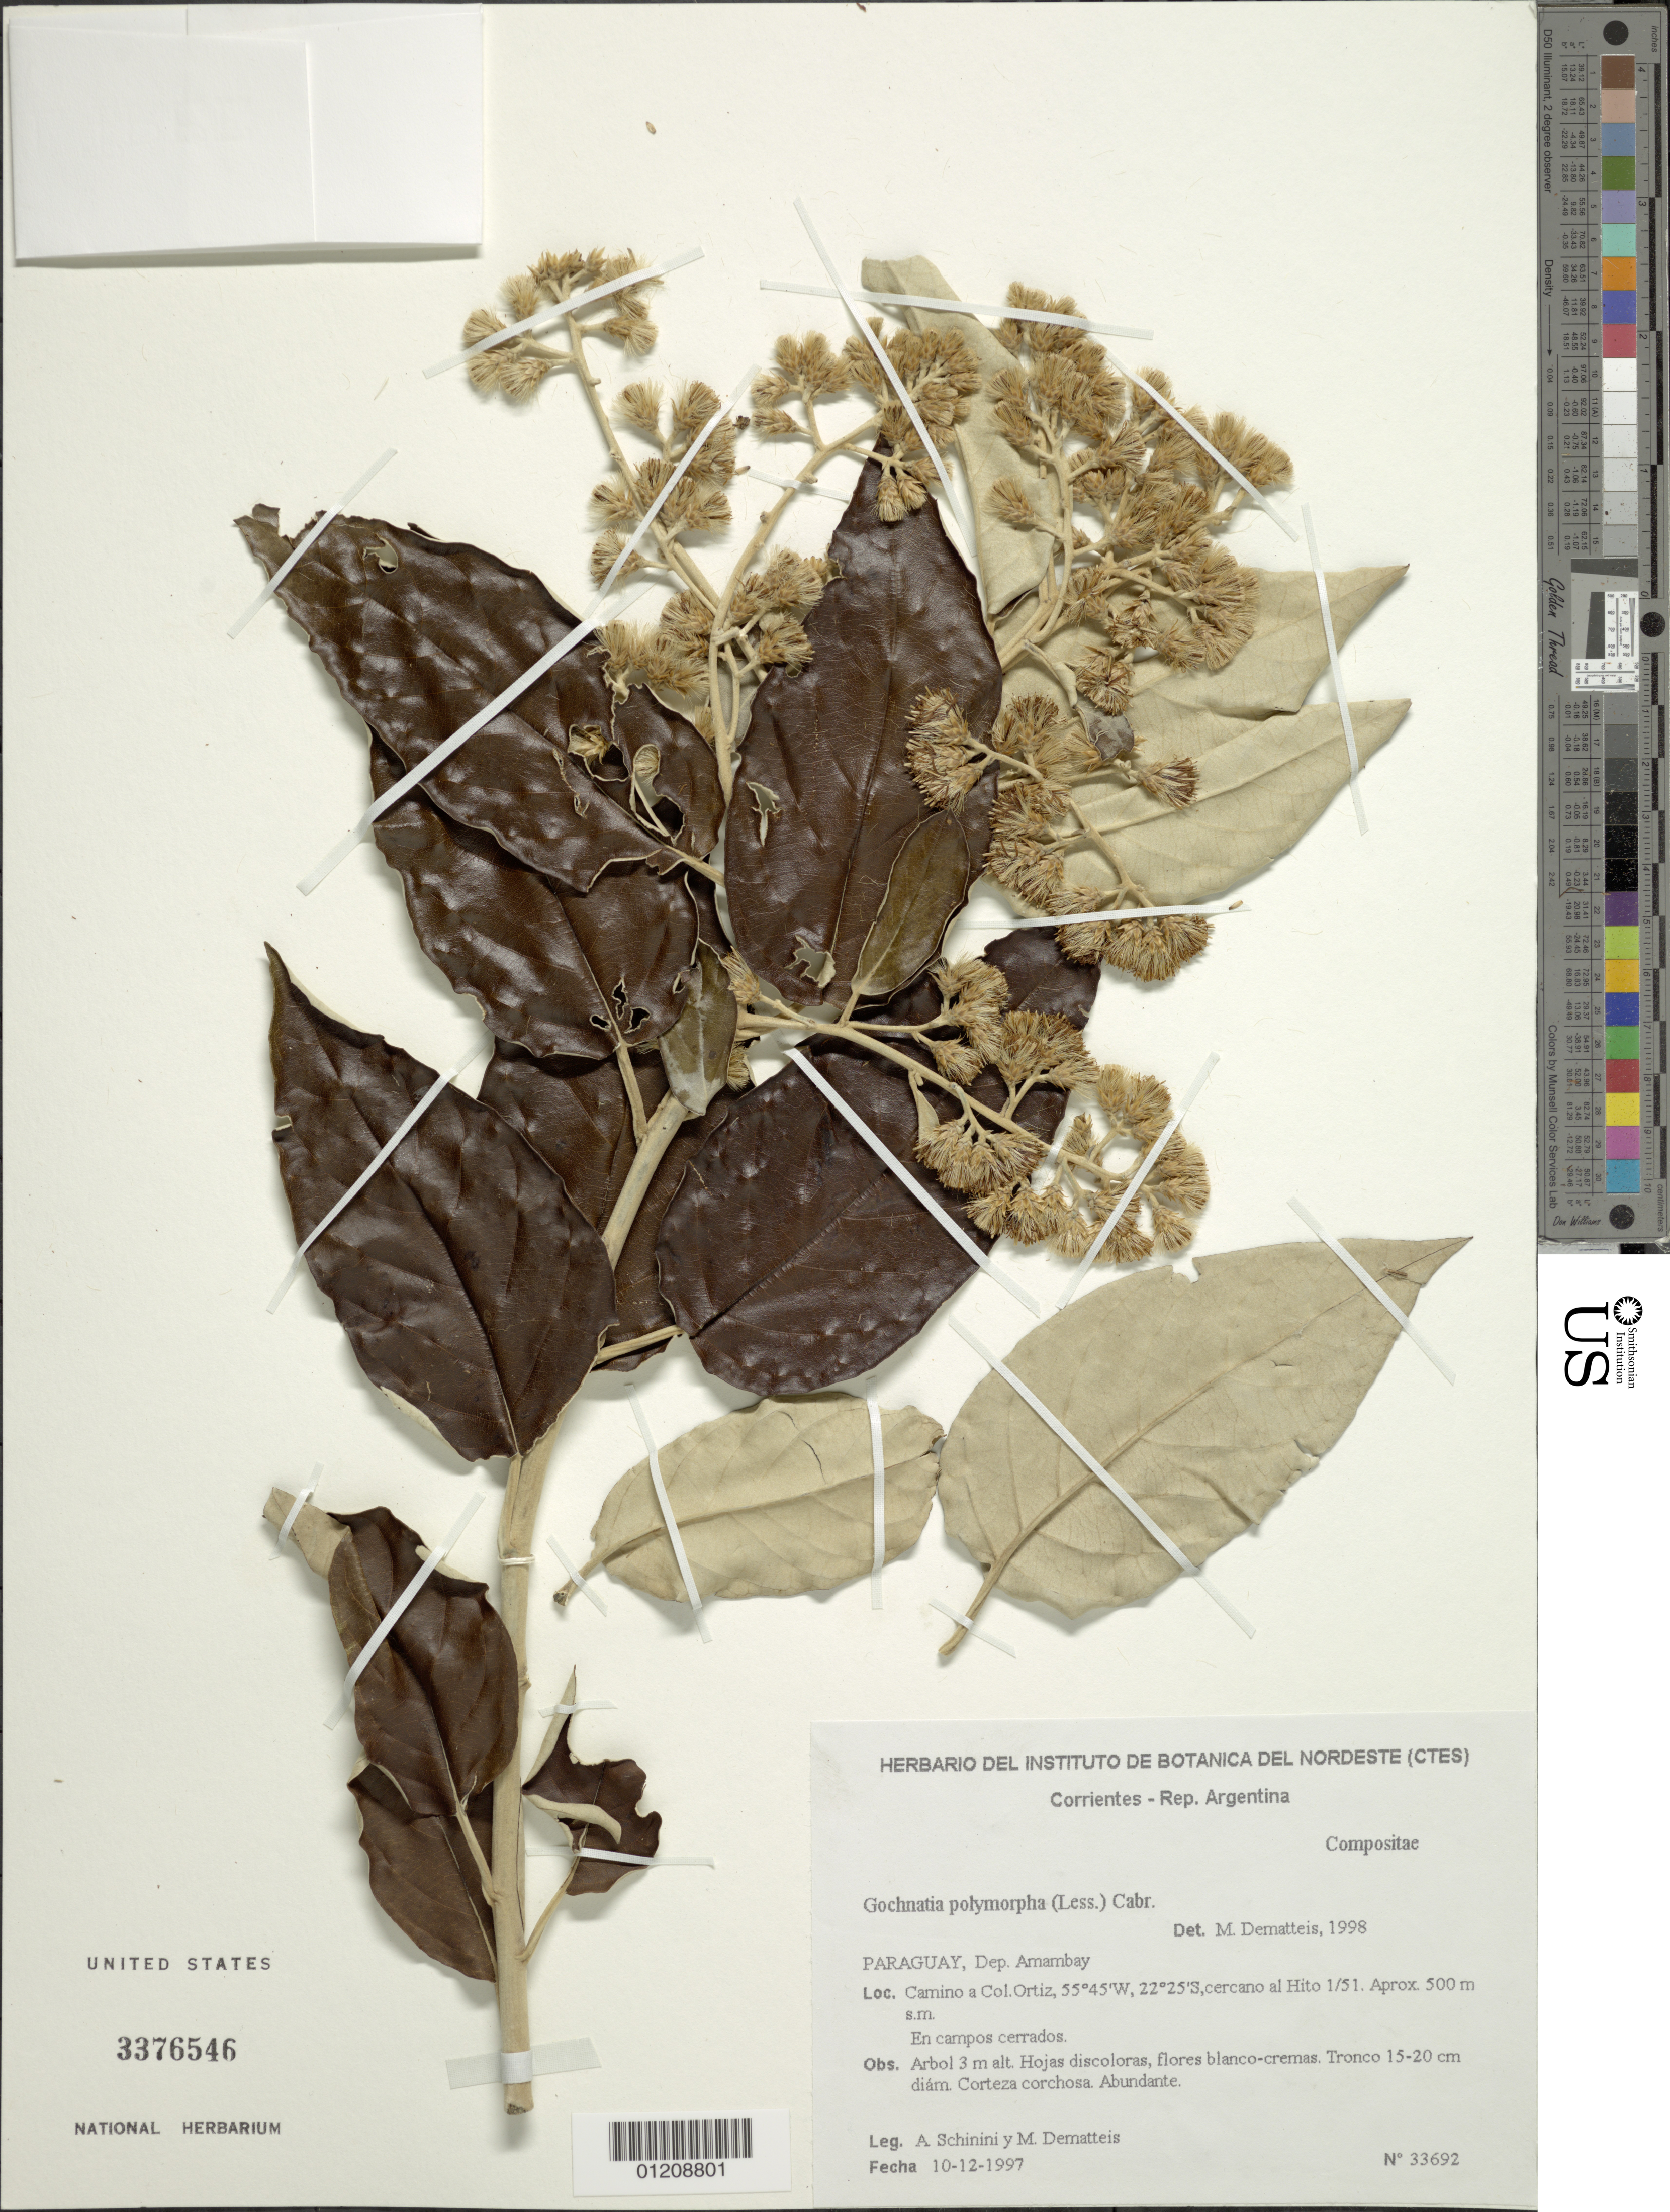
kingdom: Plantae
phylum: Tracheophyta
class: Magnoliopsida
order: Asterales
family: Asteraceae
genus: Moquiniastrum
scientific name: Moquiniastrum polymorphum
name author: (Less.) G. Sancho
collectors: A. Schinini & M. Dematteis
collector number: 33692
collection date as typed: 10/12/1997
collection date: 1997-10-12 or 1997-12-10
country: Paraguay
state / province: Amambay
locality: Carnino a Col. Ortiz, cercano al Hito 1.51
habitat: En campos cerrados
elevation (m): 500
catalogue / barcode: US 3376546